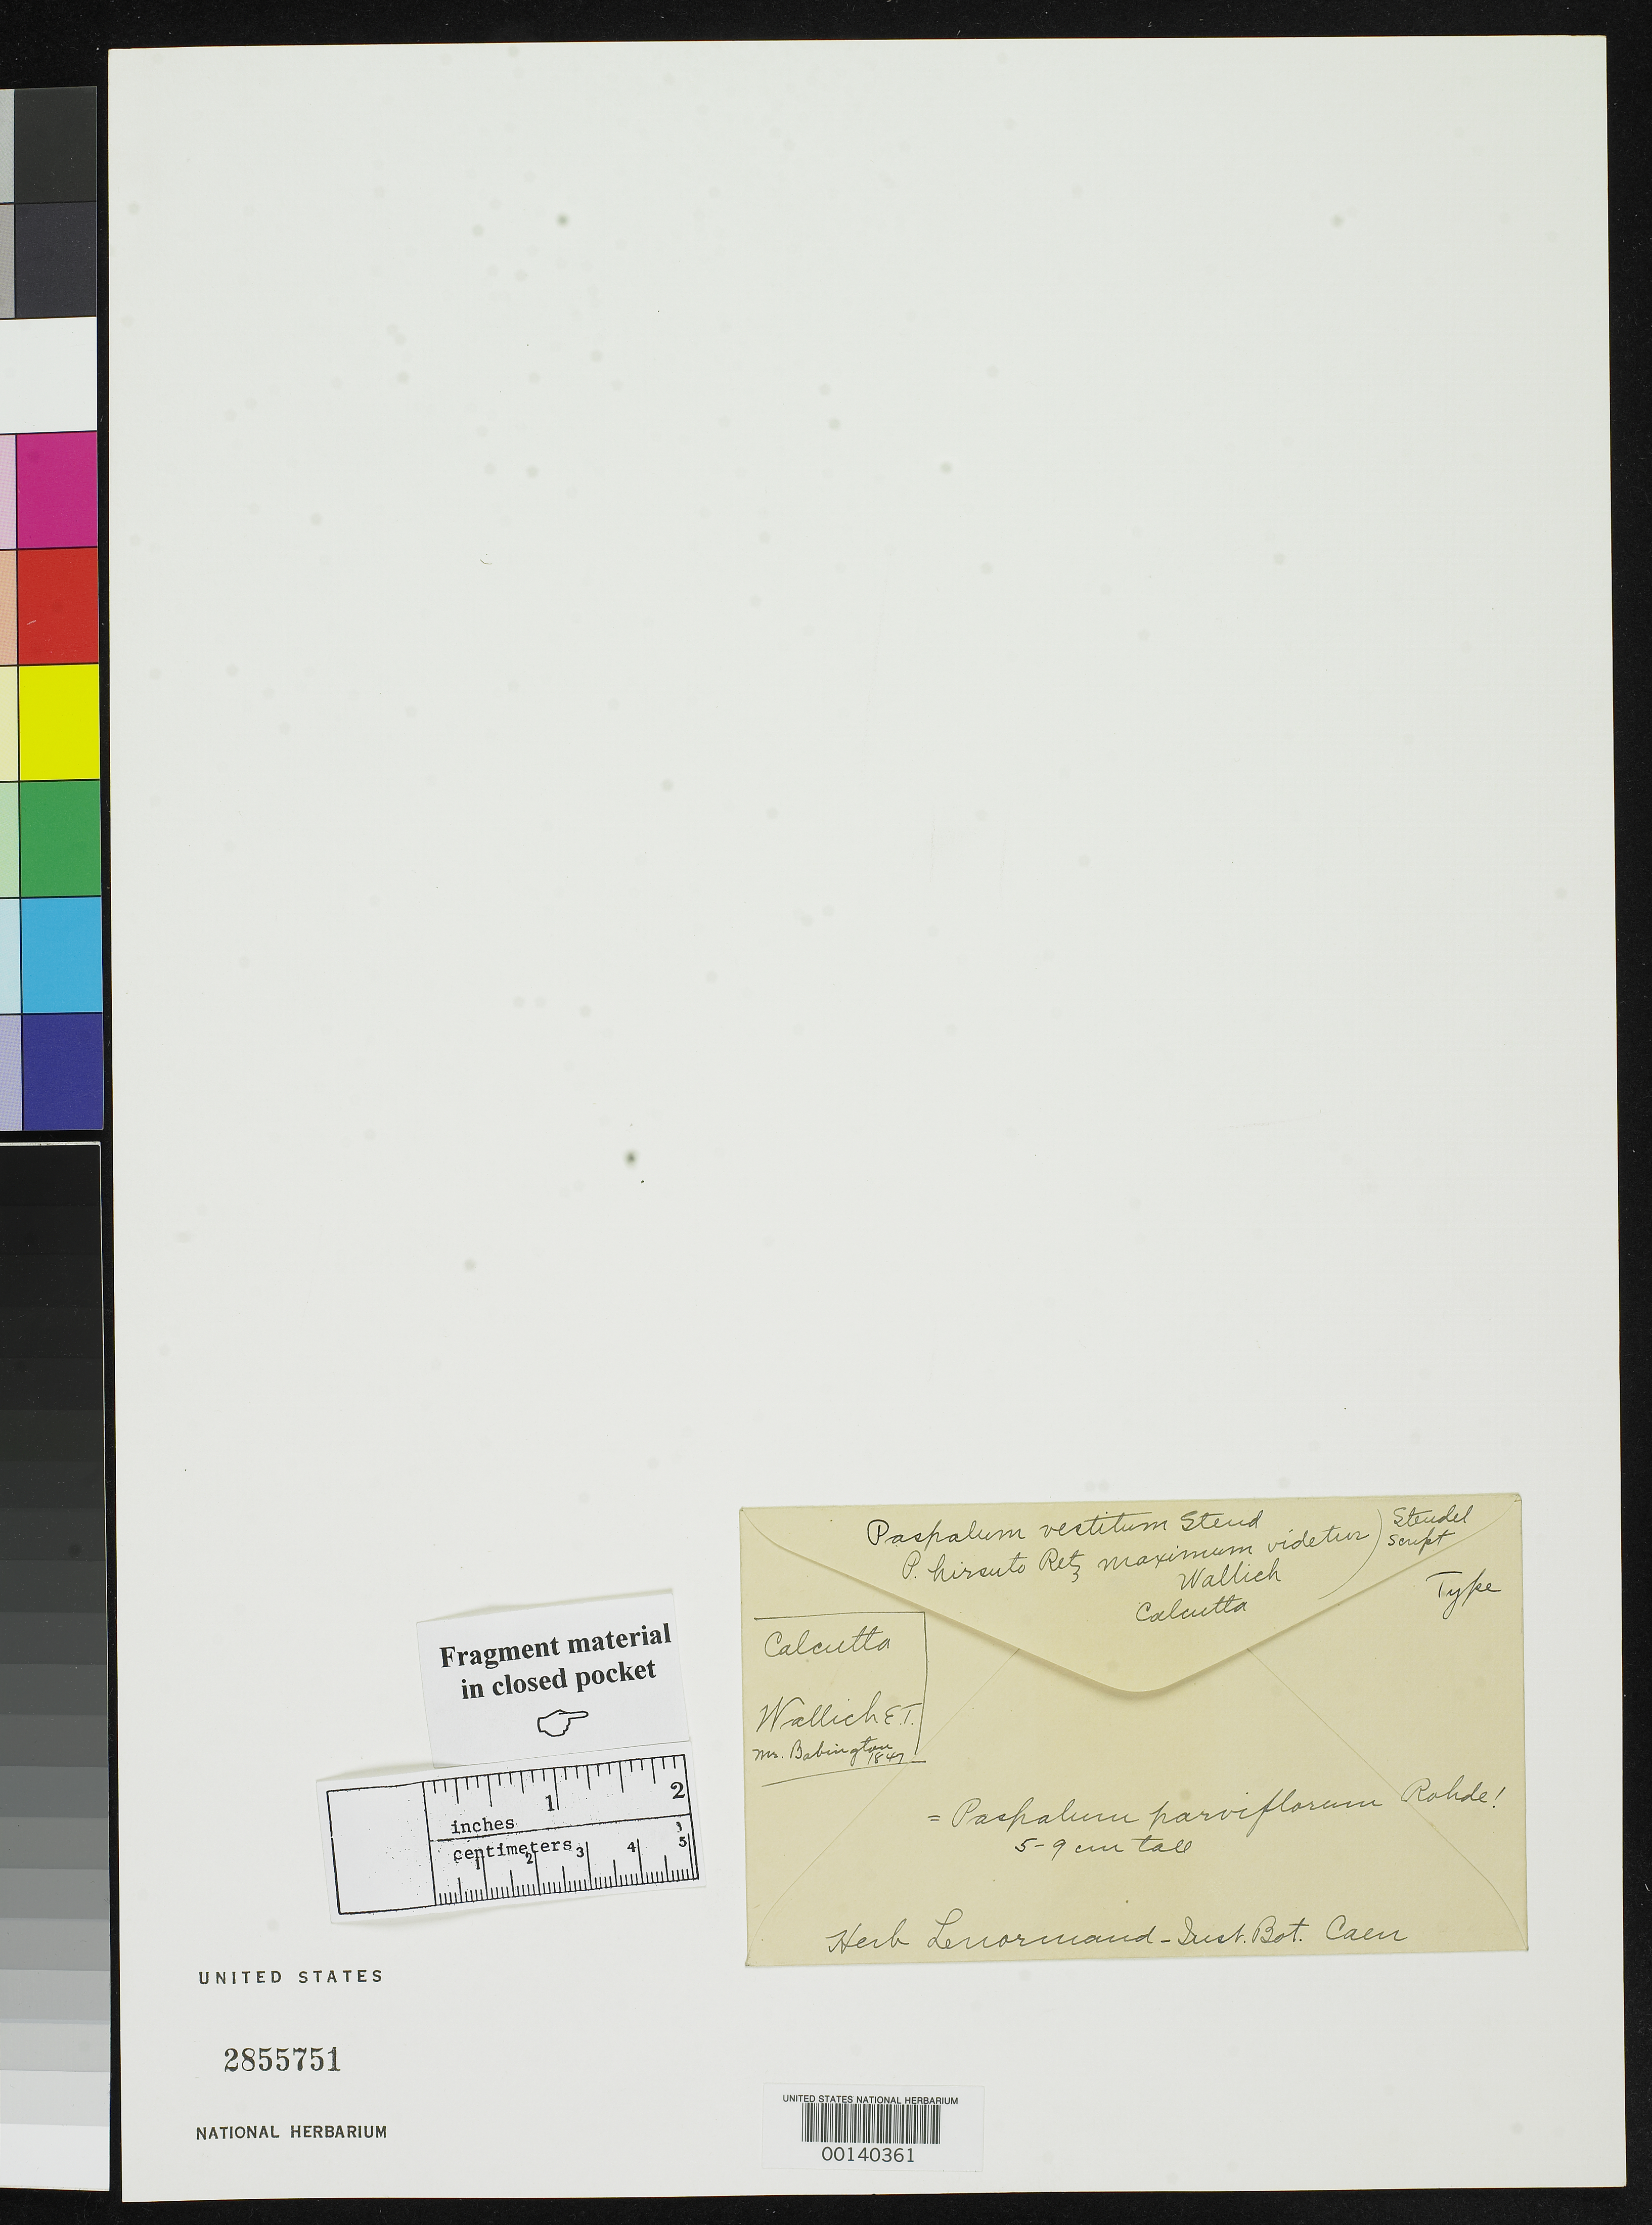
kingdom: Plantae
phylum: Tracheophyta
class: Liliopsida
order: Poales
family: Poaceae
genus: Paspalum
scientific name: Paspalum vestitum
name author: Steud.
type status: Type Fragment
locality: DO NOT MODIFY [This collection event record is attached to a large number of catalog records with both collector & country unknown; label data should be confirmed from individual specimens.]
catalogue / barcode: US 2855751